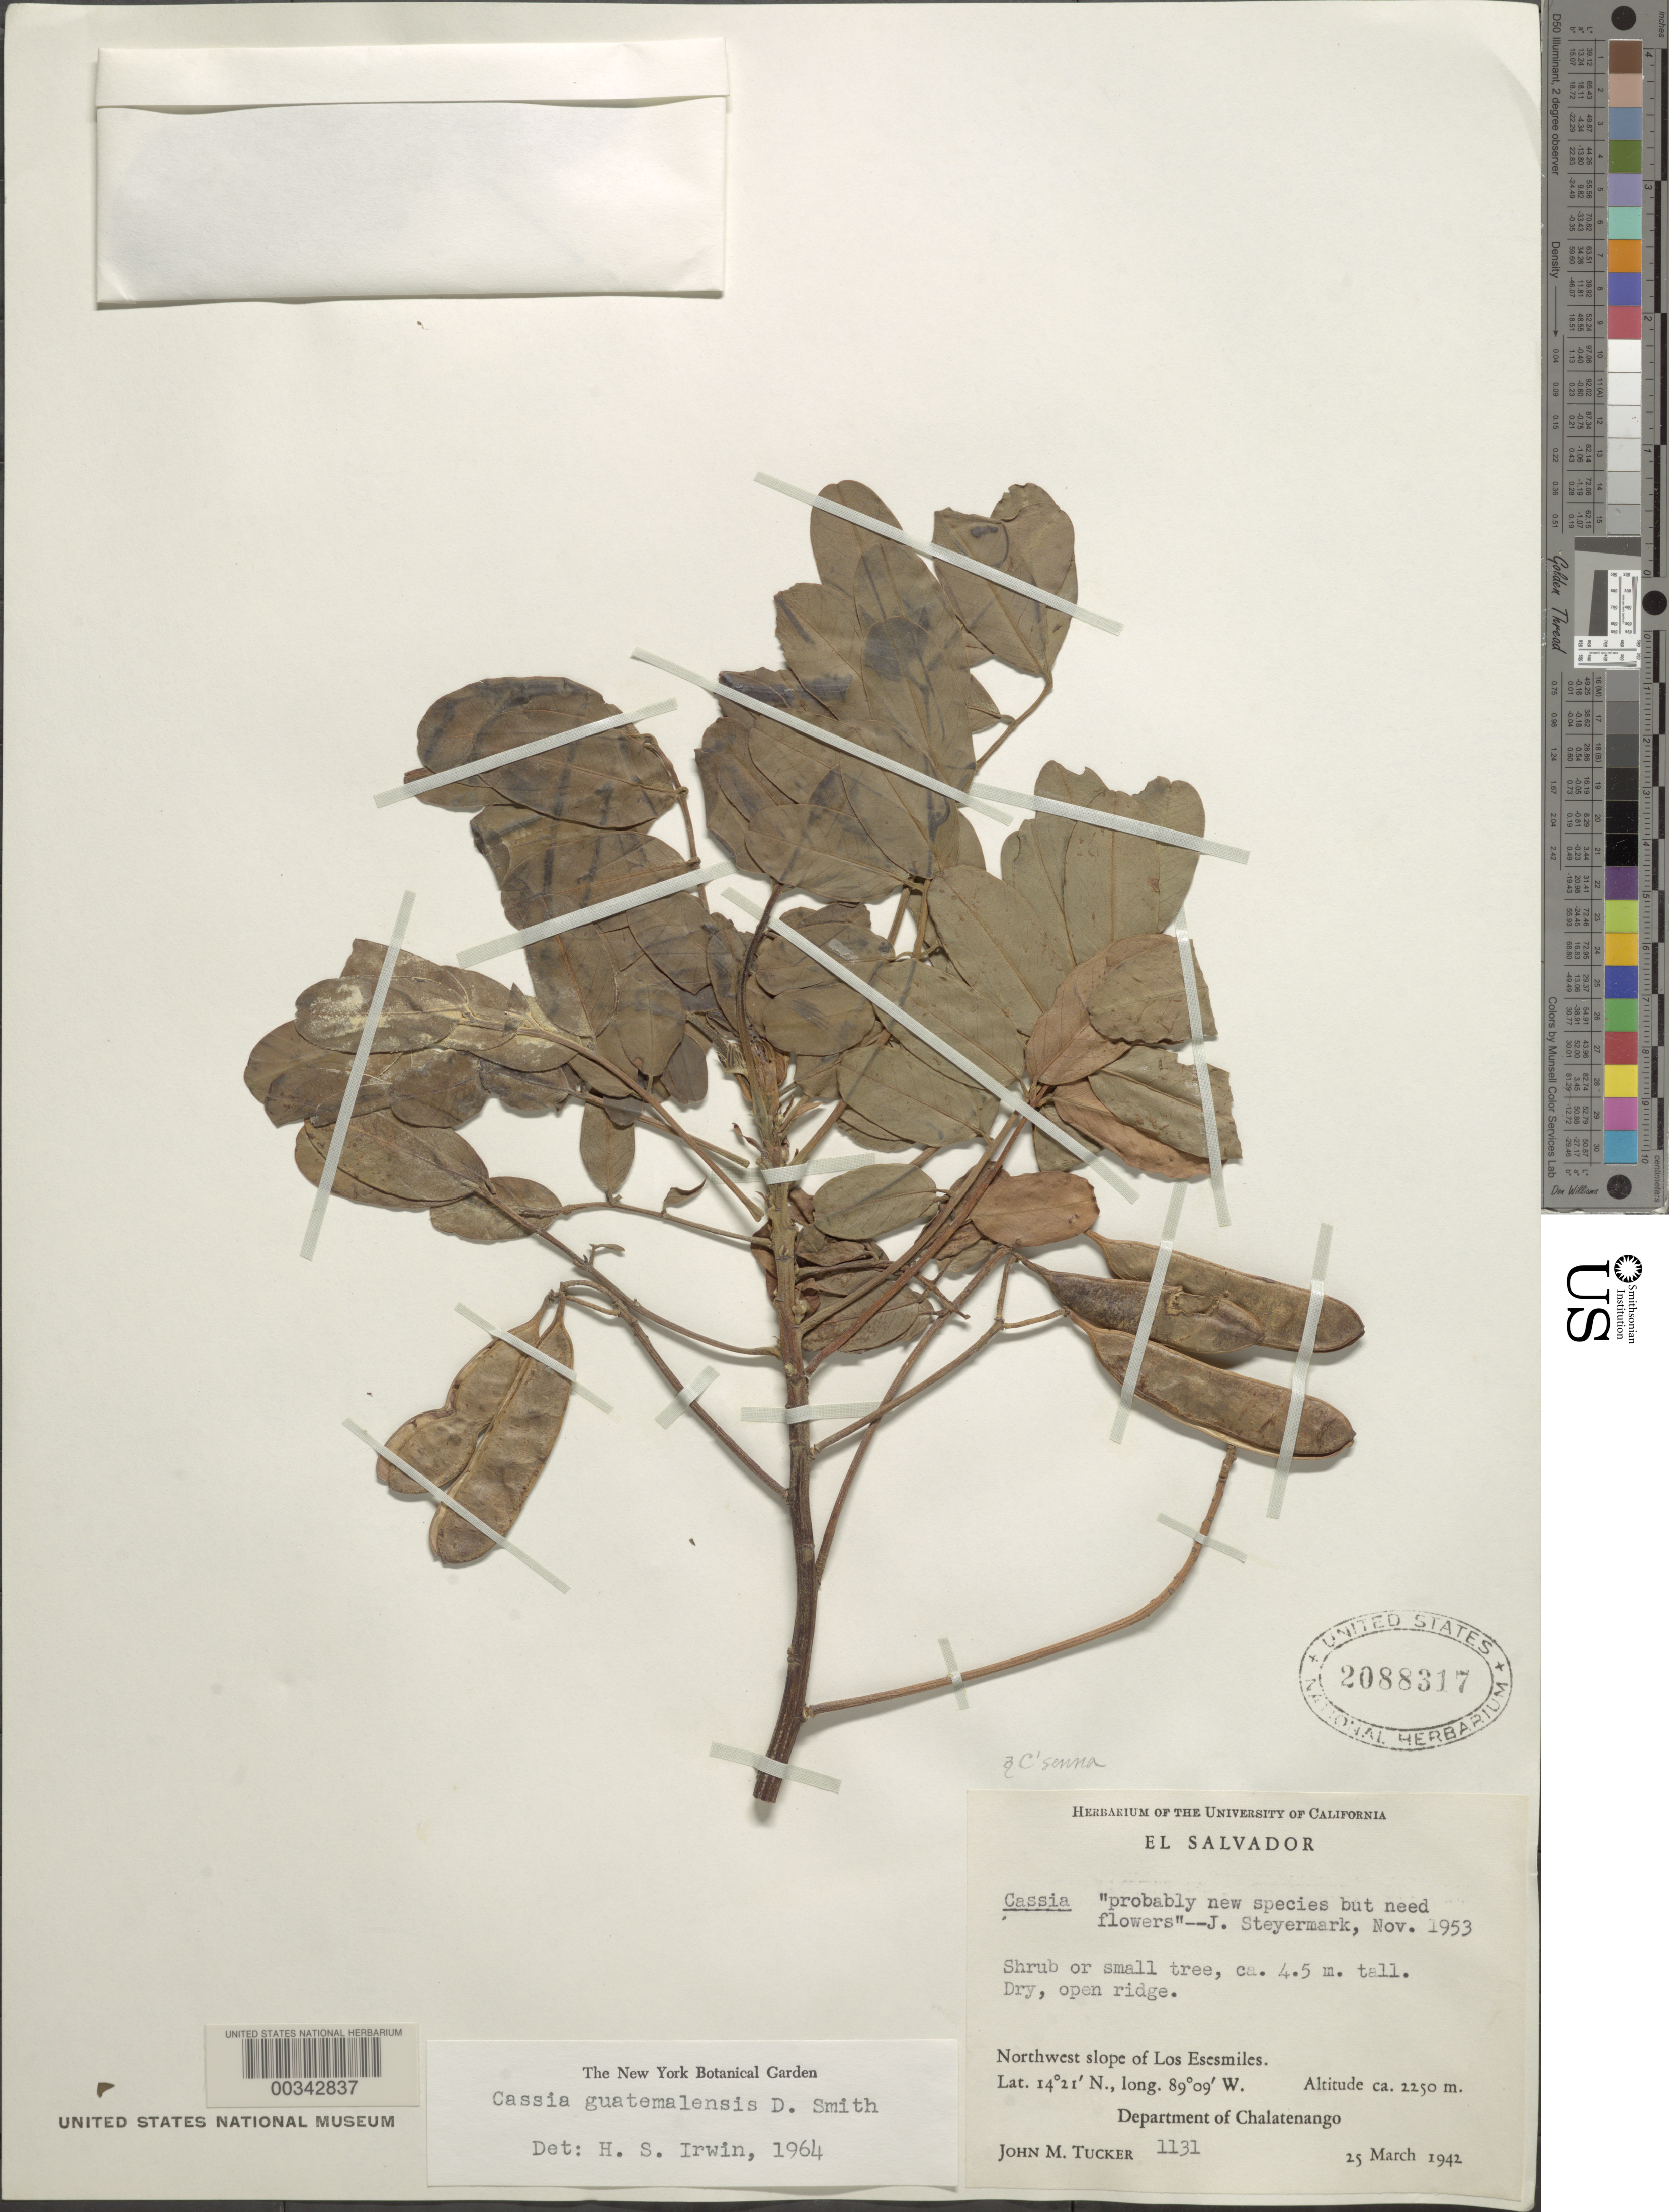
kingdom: Plantae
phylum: Tracheophyta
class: Magnoliopsida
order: Fabales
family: Fabaceae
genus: Senna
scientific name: Senna guatemalensis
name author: (Donn. Sm.) H.S. Irwin & Barneby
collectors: J. M. Tucker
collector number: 1131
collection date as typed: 25 Mar 1942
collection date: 1942-03-25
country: El Salvador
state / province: Chalatenango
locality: Nw slope of los esesmiles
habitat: Dry, open ridge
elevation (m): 2250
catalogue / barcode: US 2088317